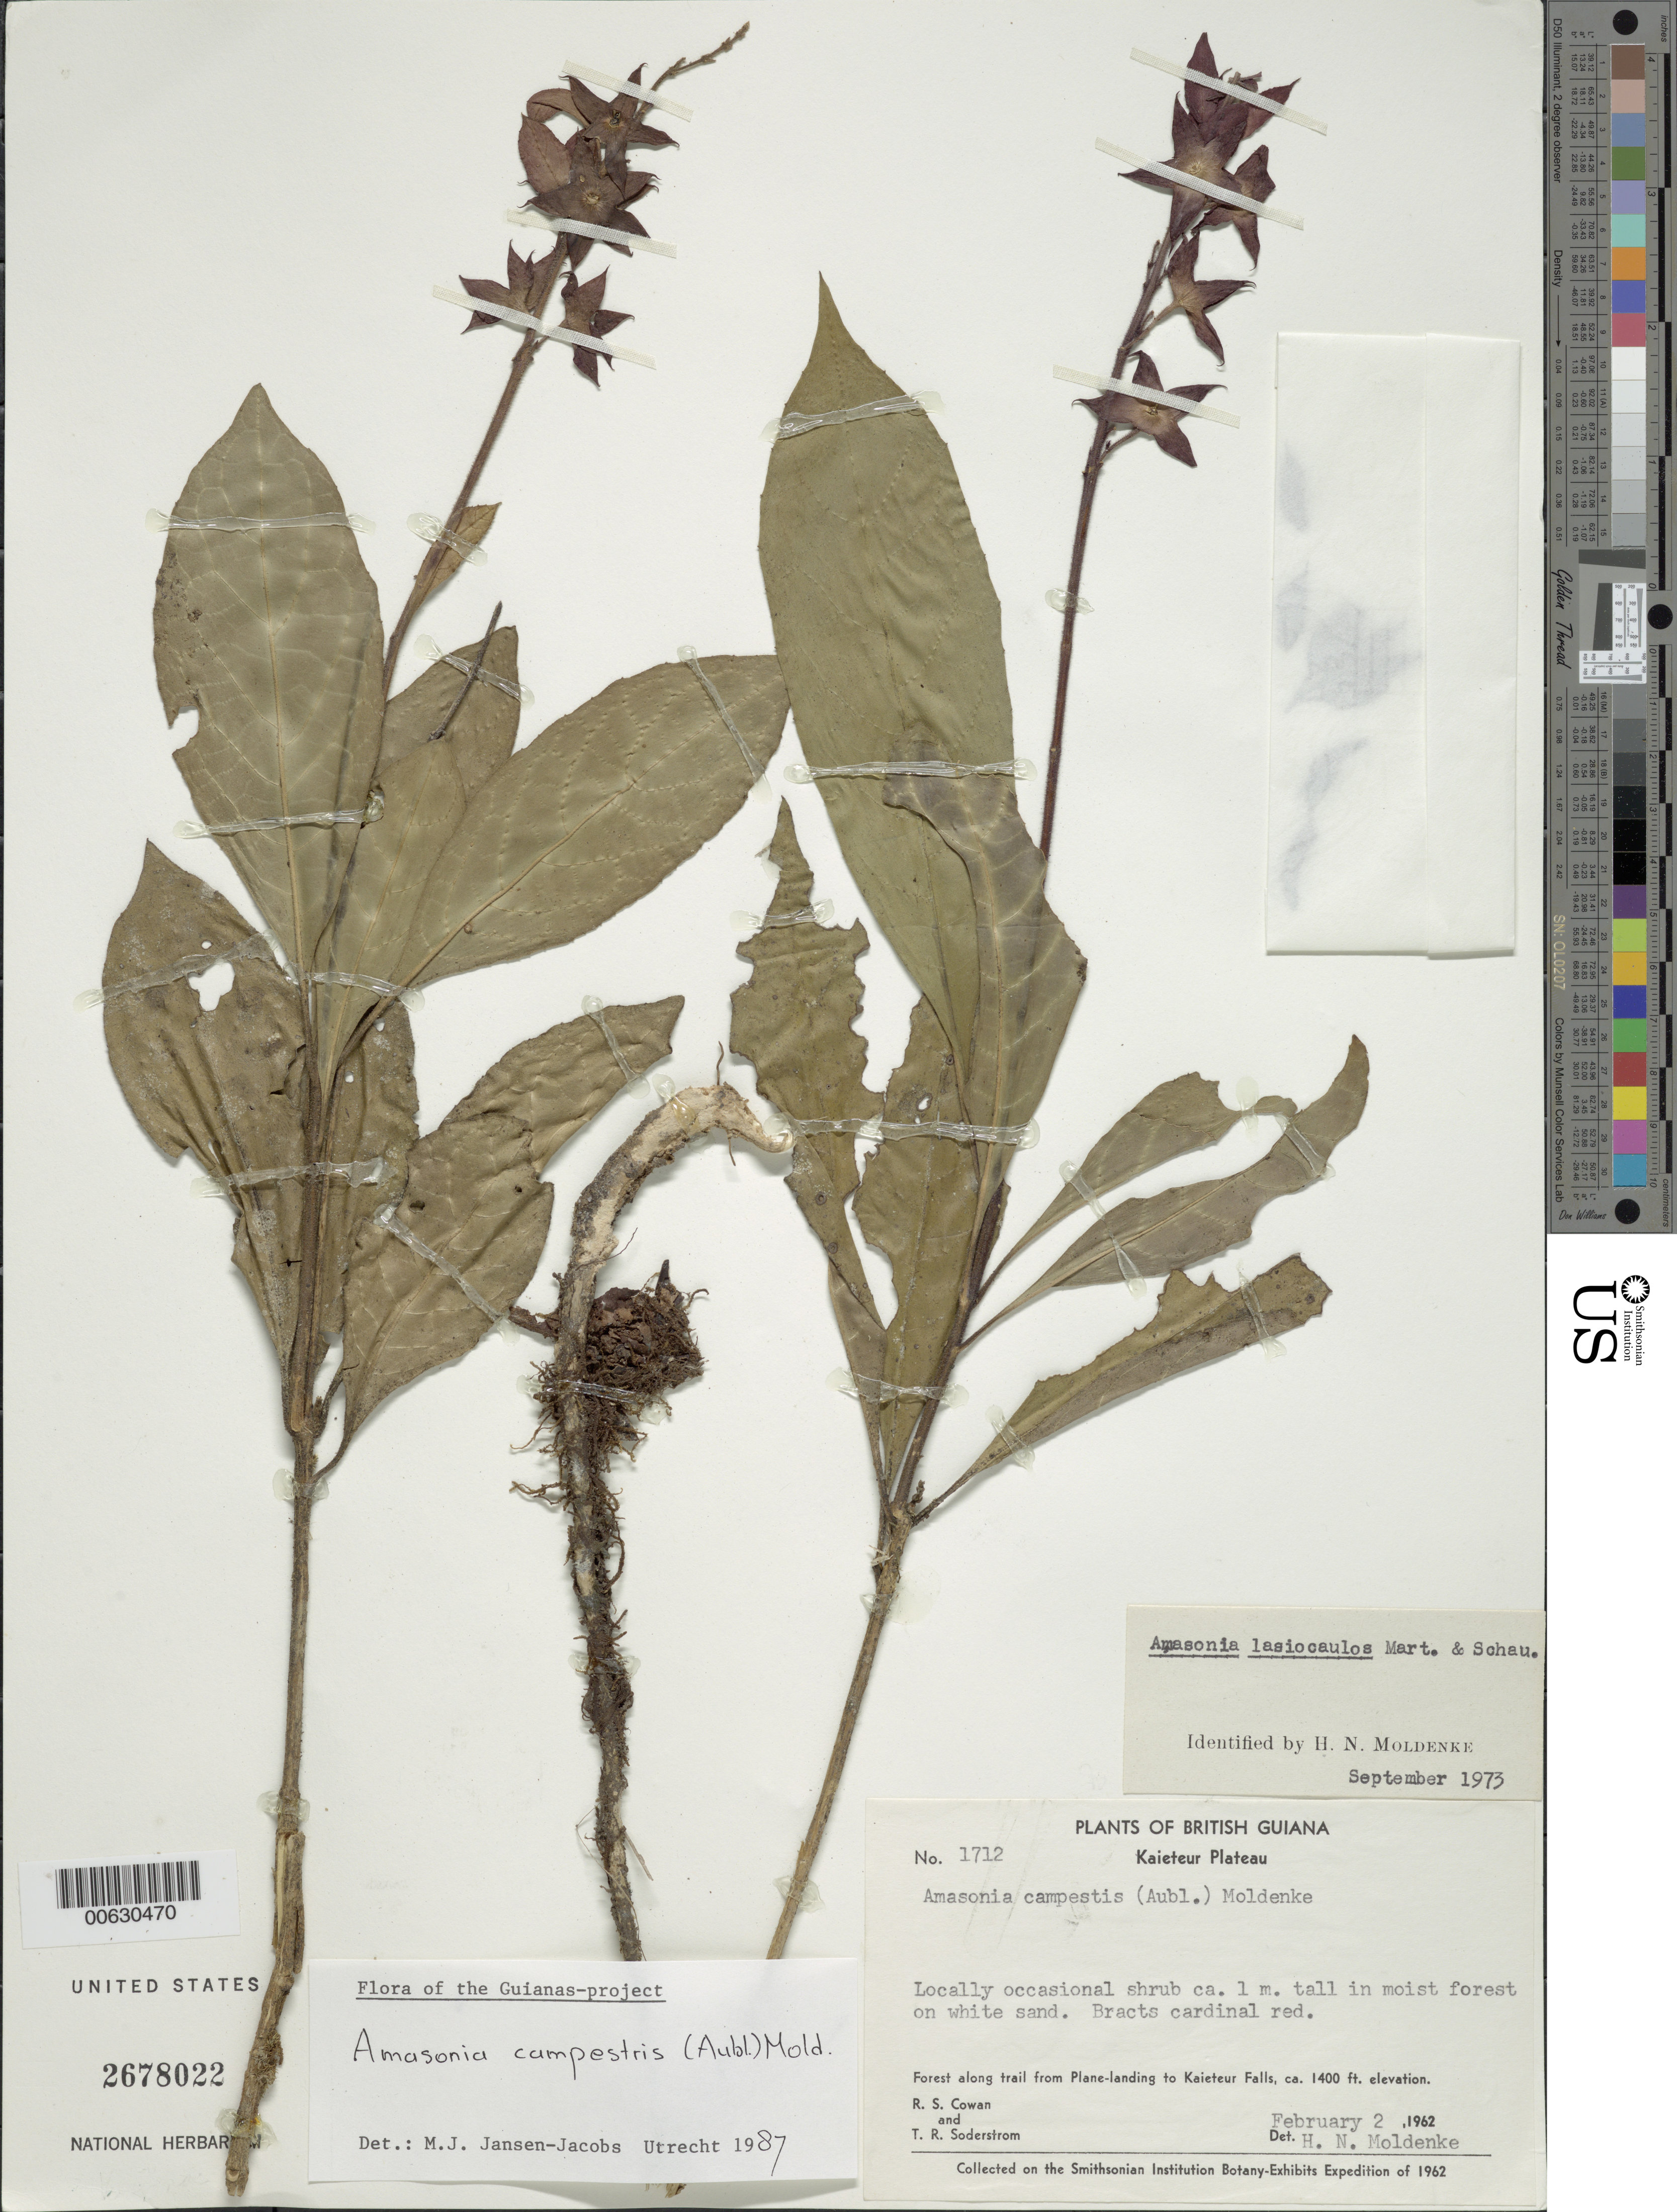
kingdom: Plantae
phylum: Tracheophyta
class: Magnoliopsida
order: Lamiales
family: Lamiaceae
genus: Amasonia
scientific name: Amasonia campestris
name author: (Aubl.) Moldenke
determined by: Jansen-Jacobs, M. J., (U), Nationaal Herbarium Nederland, Utrecht University branch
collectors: R. S. Cowan & T. R. Soderstrom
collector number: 1712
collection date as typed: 2-Feb-62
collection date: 1962-02-02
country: Guyana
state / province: Potaro-Siparuni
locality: Kaieteur Plateau, along trail from plane landing to Kaieteur Falls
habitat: Moist forest on white sand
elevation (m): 427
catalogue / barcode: US 2678022